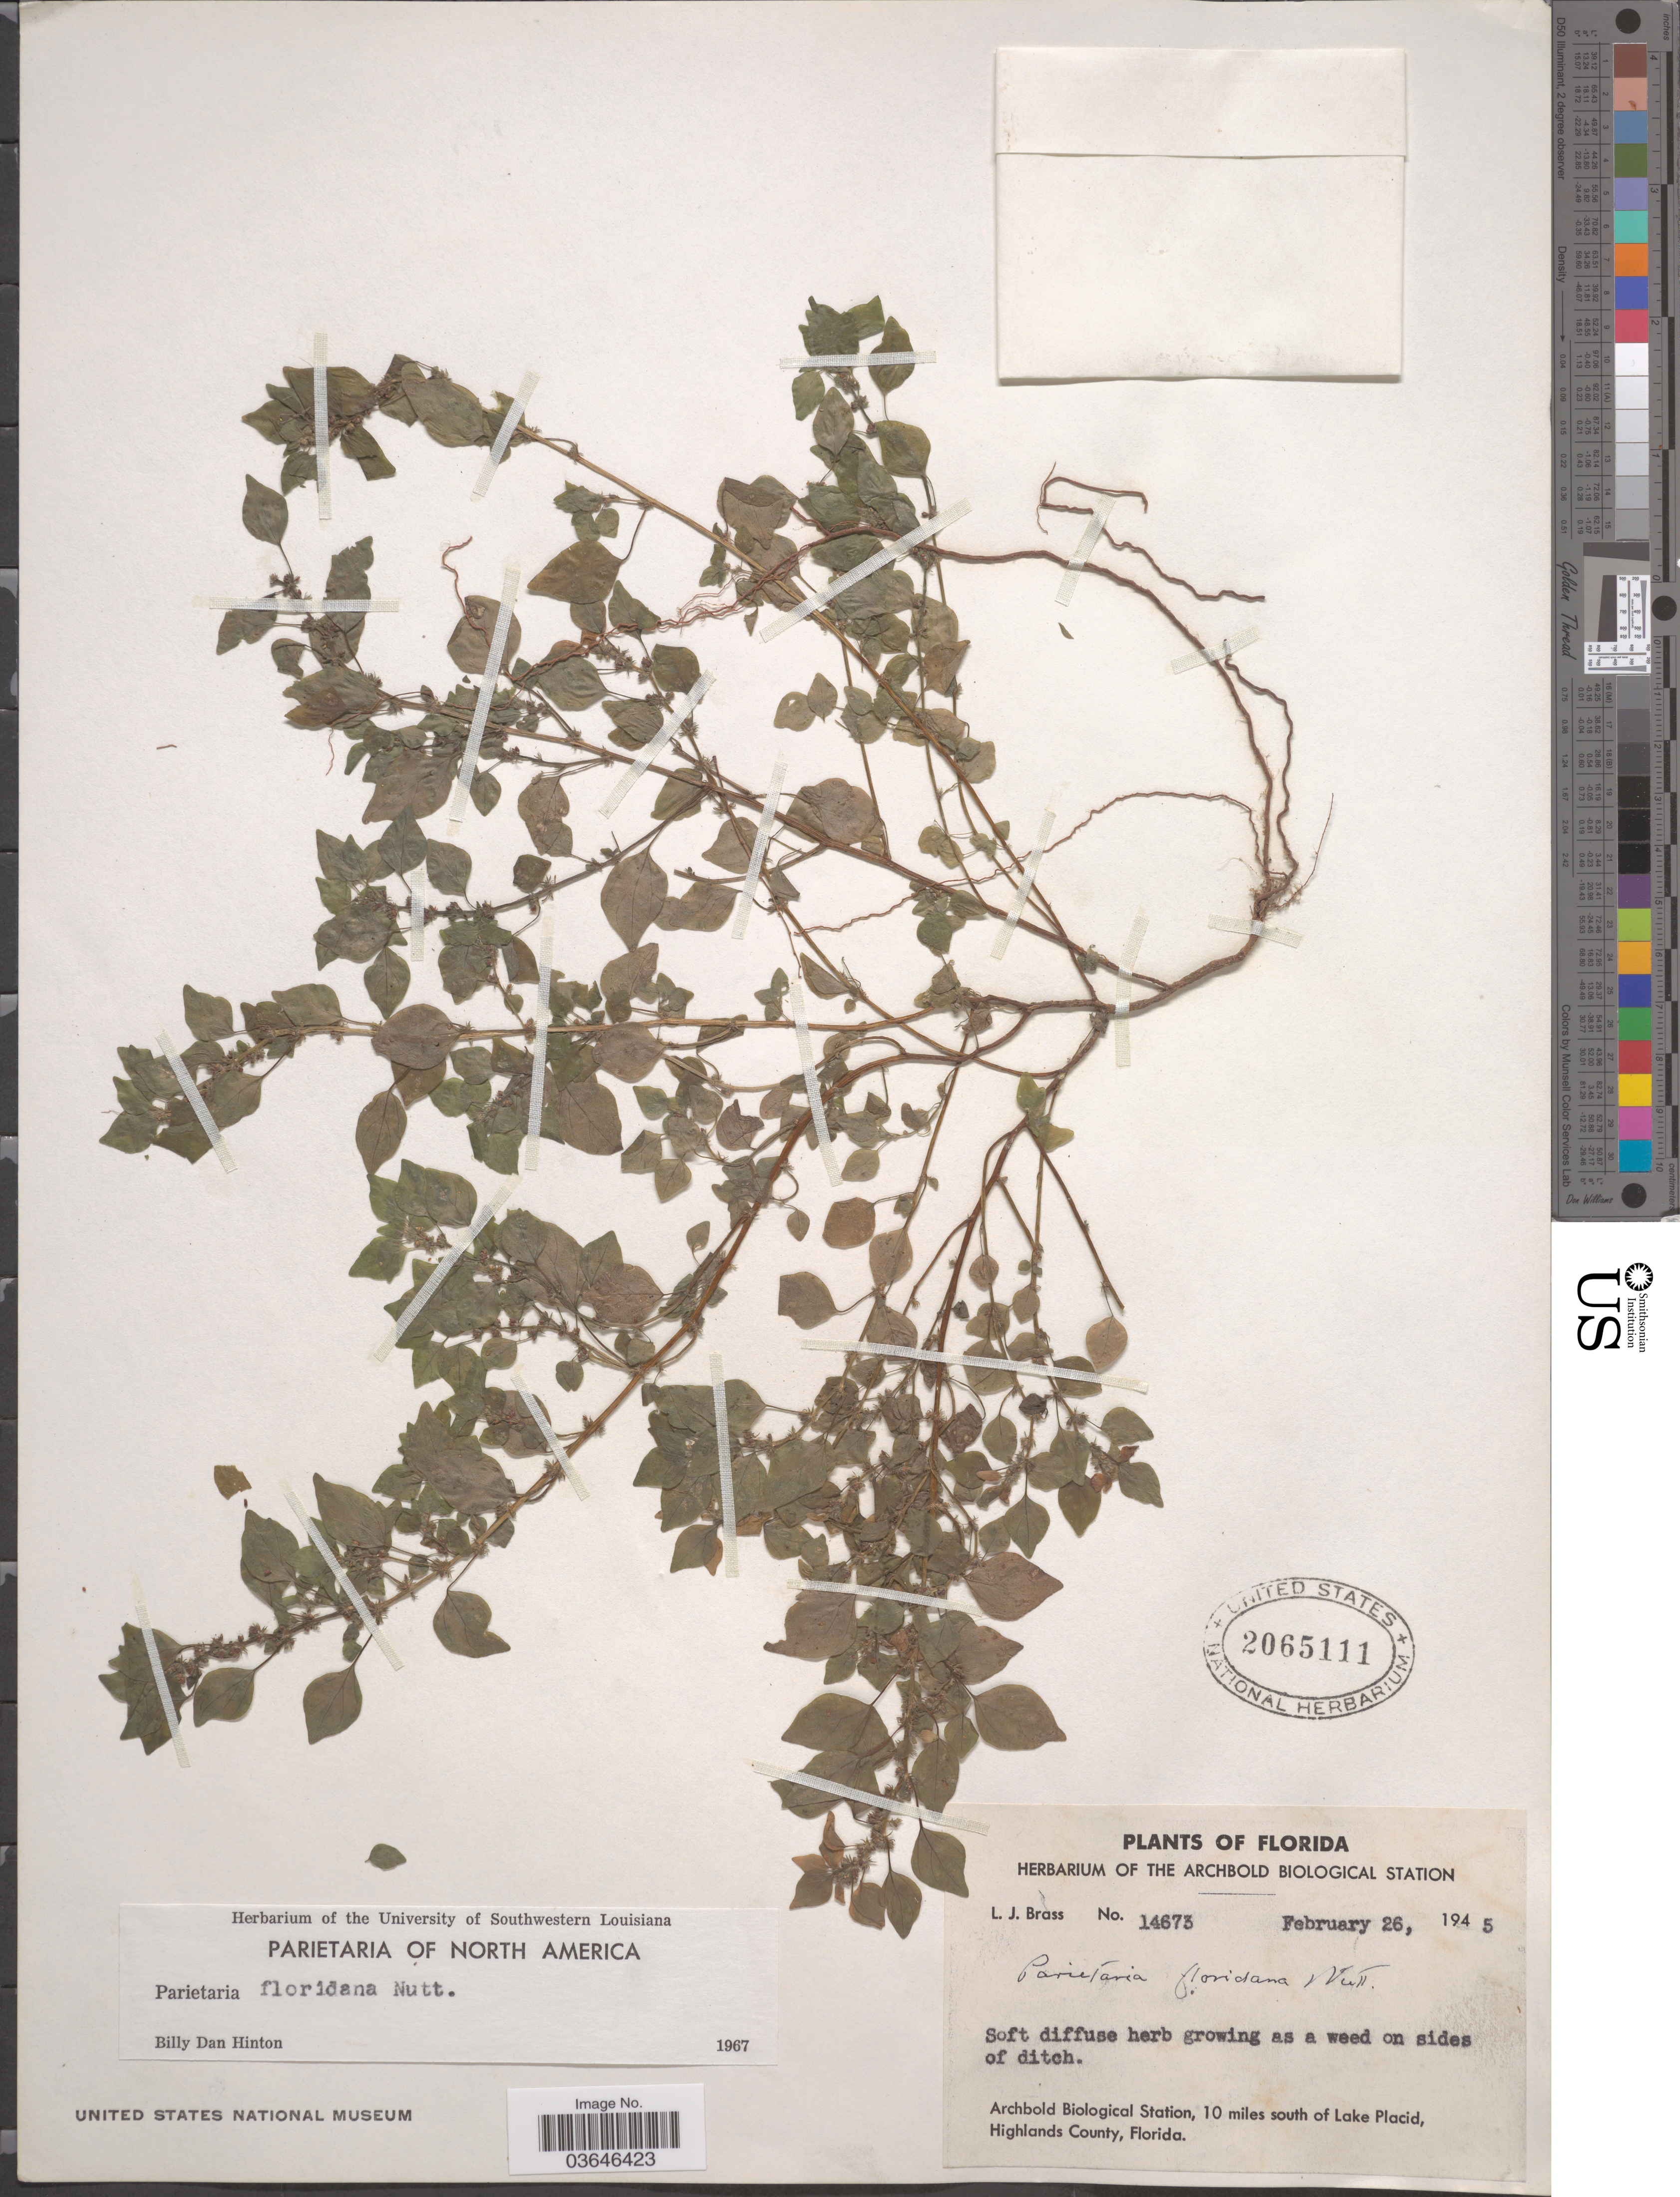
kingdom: Plantae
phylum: Tracheophyta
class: Magnoliopsida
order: Rosales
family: Urticaceae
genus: Parietaria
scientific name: Parietaria floridana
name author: Nutt.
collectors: L. J. Brass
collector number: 14673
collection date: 1945-02-26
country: United States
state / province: Florida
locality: Archbold Biological Station, 10 miles south of Lake Placid, Highlands County.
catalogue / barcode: US 2065111